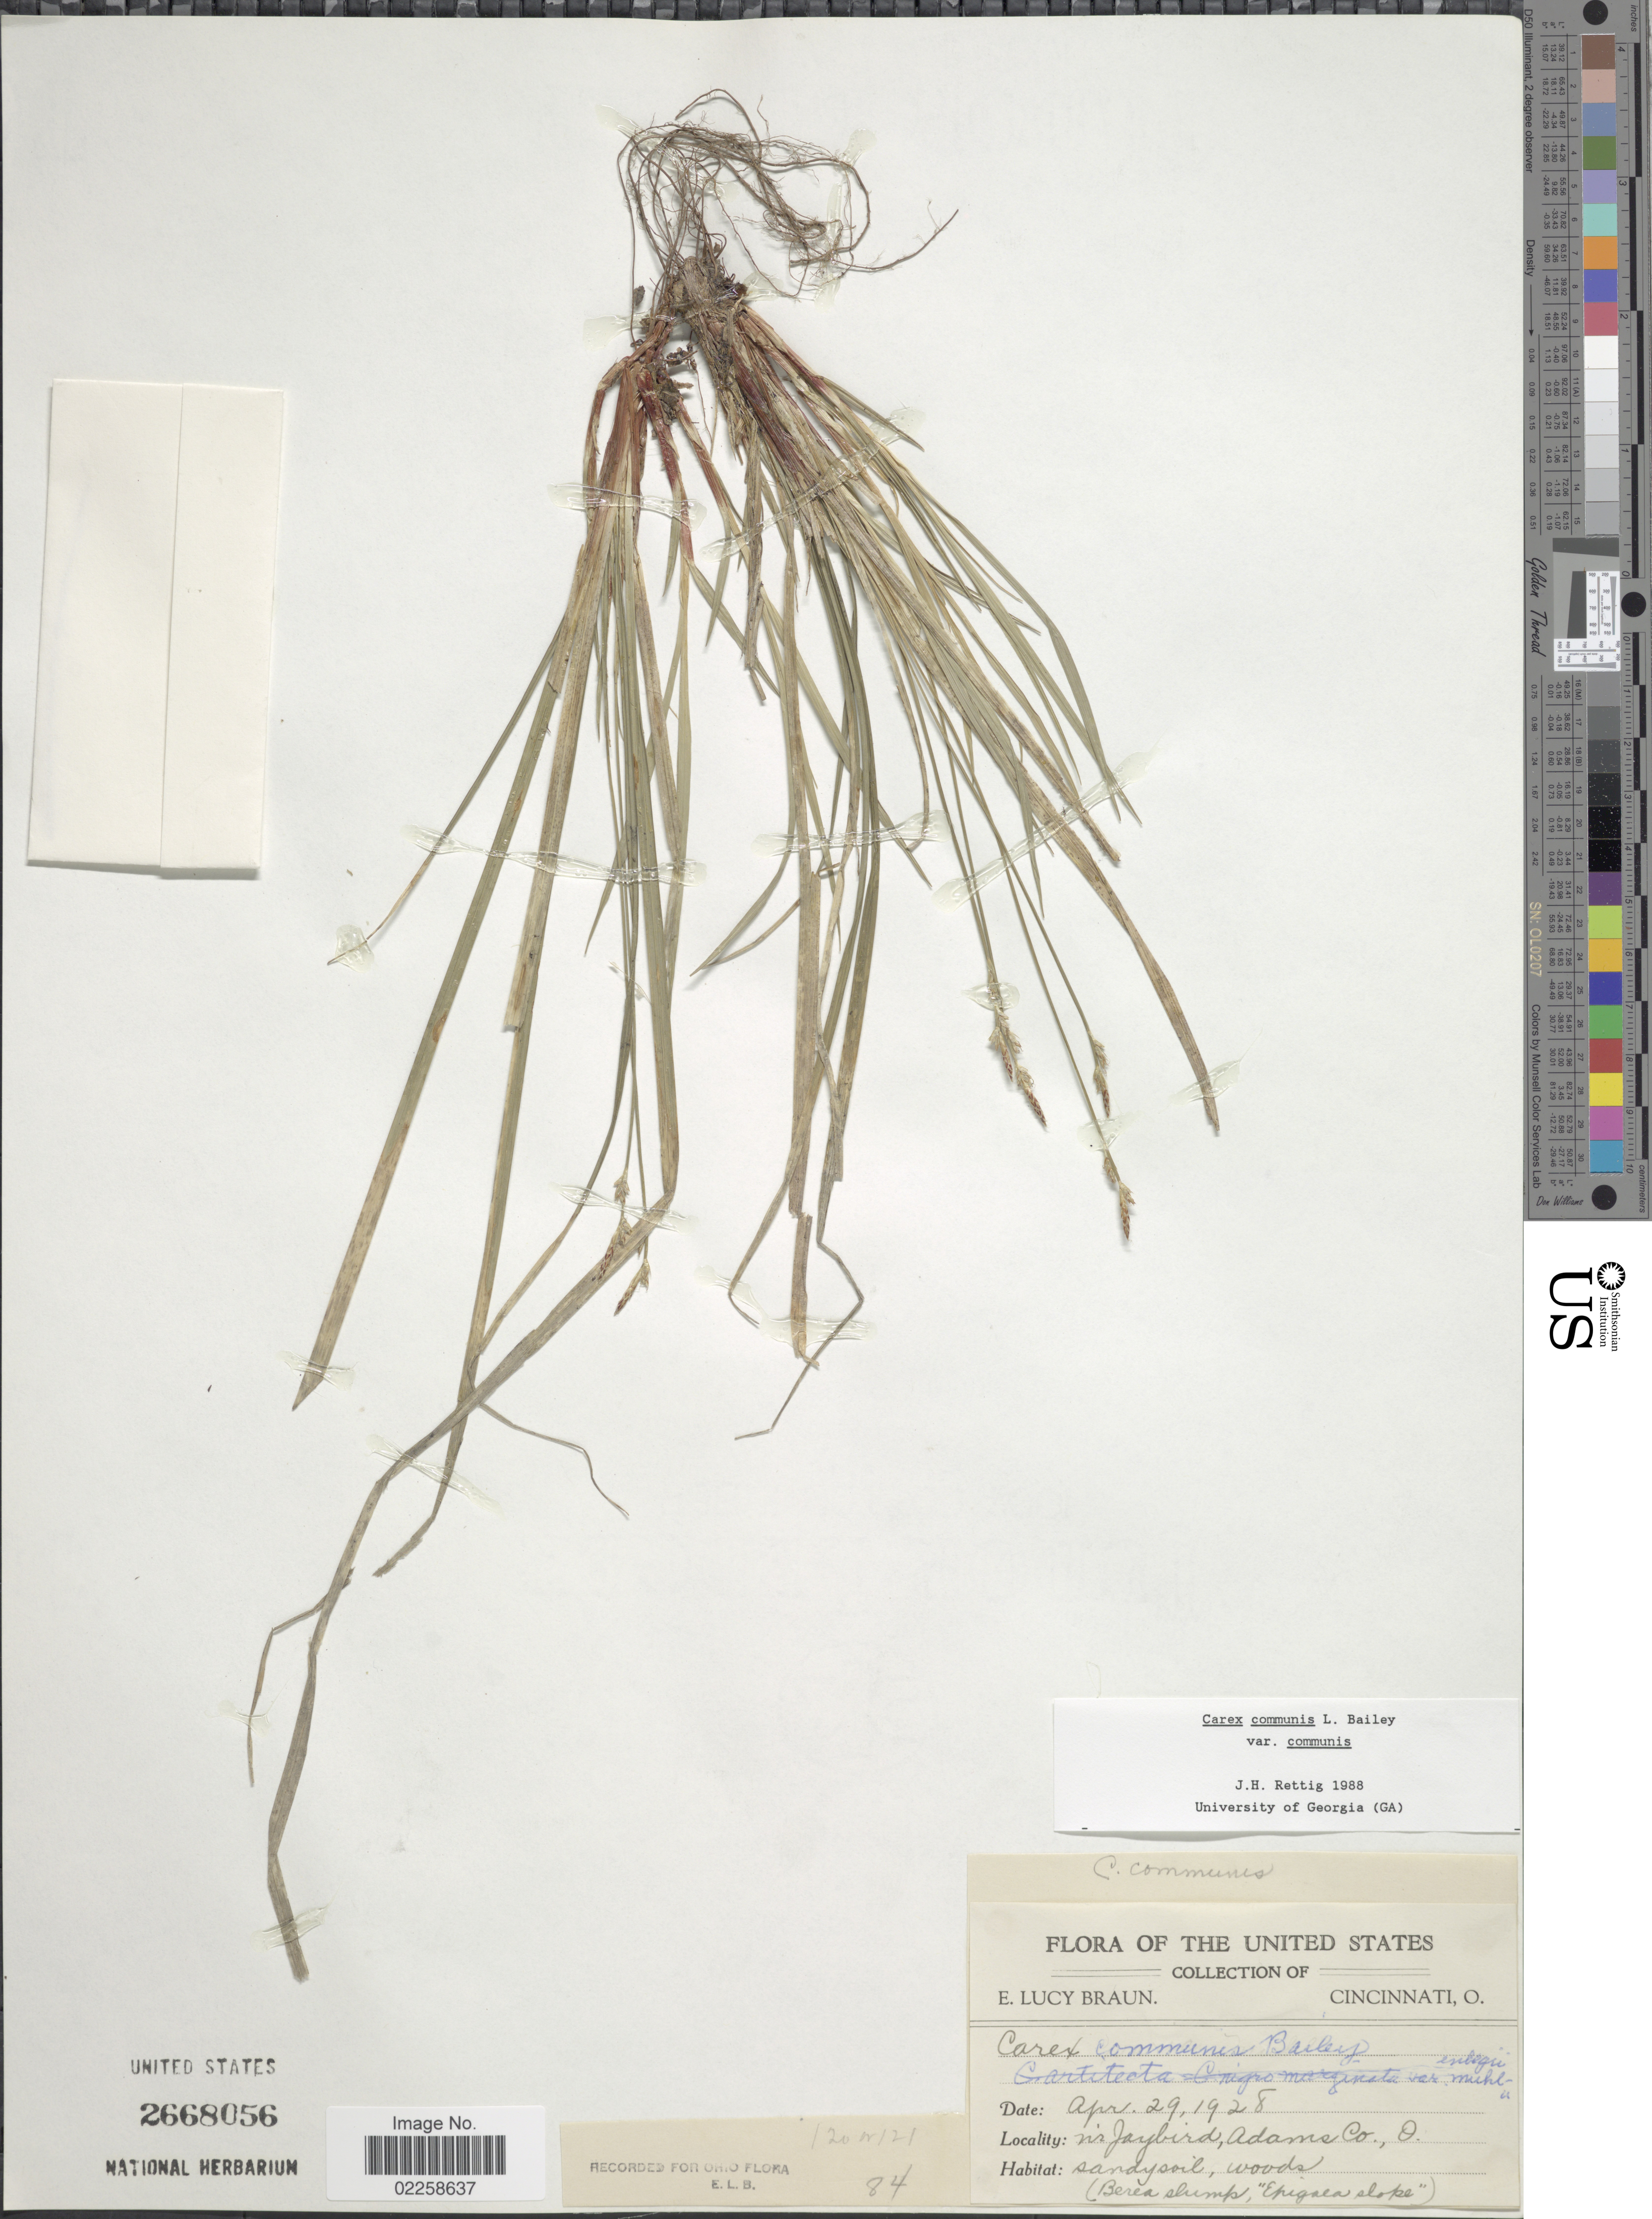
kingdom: Plantae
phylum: Tracheophyta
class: Liliopsida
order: Poales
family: Cyperaceae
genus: Carex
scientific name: Carex communis var. communis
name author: L.H. Bailey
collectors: E. L. Braun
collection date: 1928-04-29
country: United States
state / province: Ohio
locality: Nr Jaybird, Adams Co., O.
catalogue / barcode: US 2668056